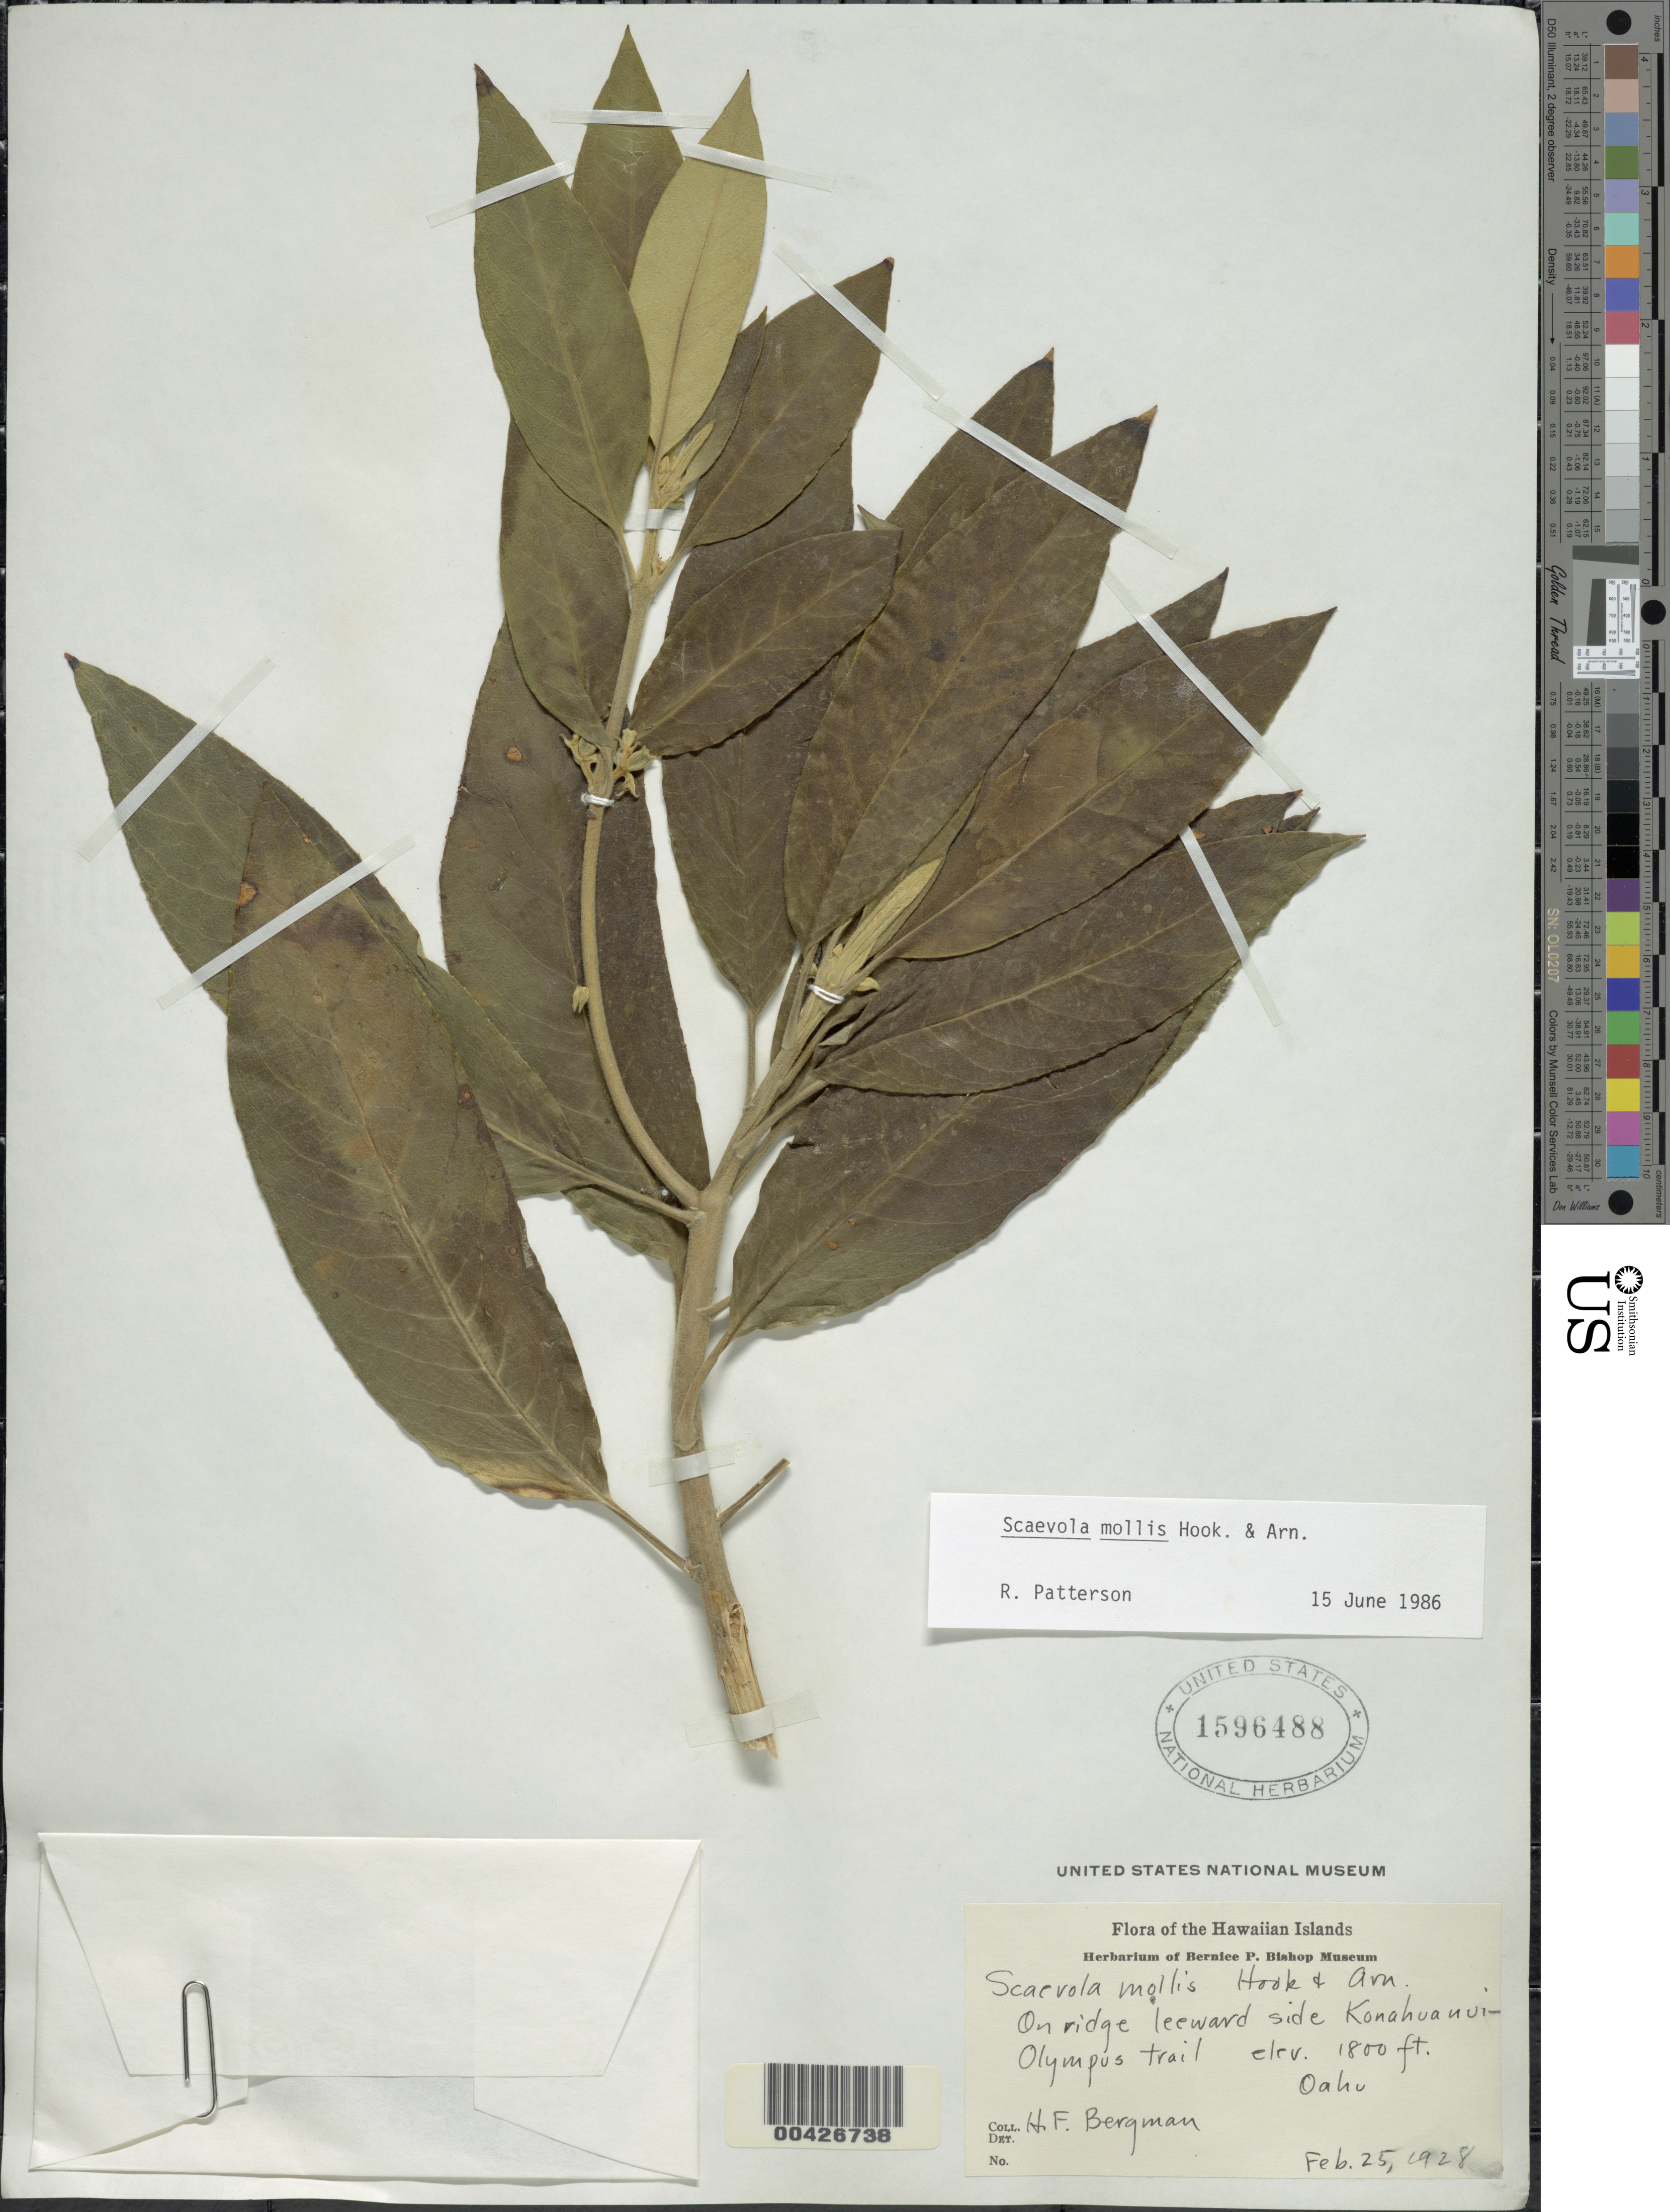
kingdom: Plantae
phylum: Tracheophyta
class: Magnoliopsida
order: Asterales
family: Goodeniaceae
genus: Scaevola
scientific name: Scaevola mollis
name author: Hook. & Arn.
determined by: Patterson, R.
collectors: H. Bergman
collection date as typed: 25 Feb 1928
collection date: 1928-02-25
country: United States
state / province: Hawaii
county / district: Honolulu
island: Oahu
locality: On ridge leeward side Konahuanui-Olympus Trail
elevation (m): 549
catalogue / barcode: US 1596488